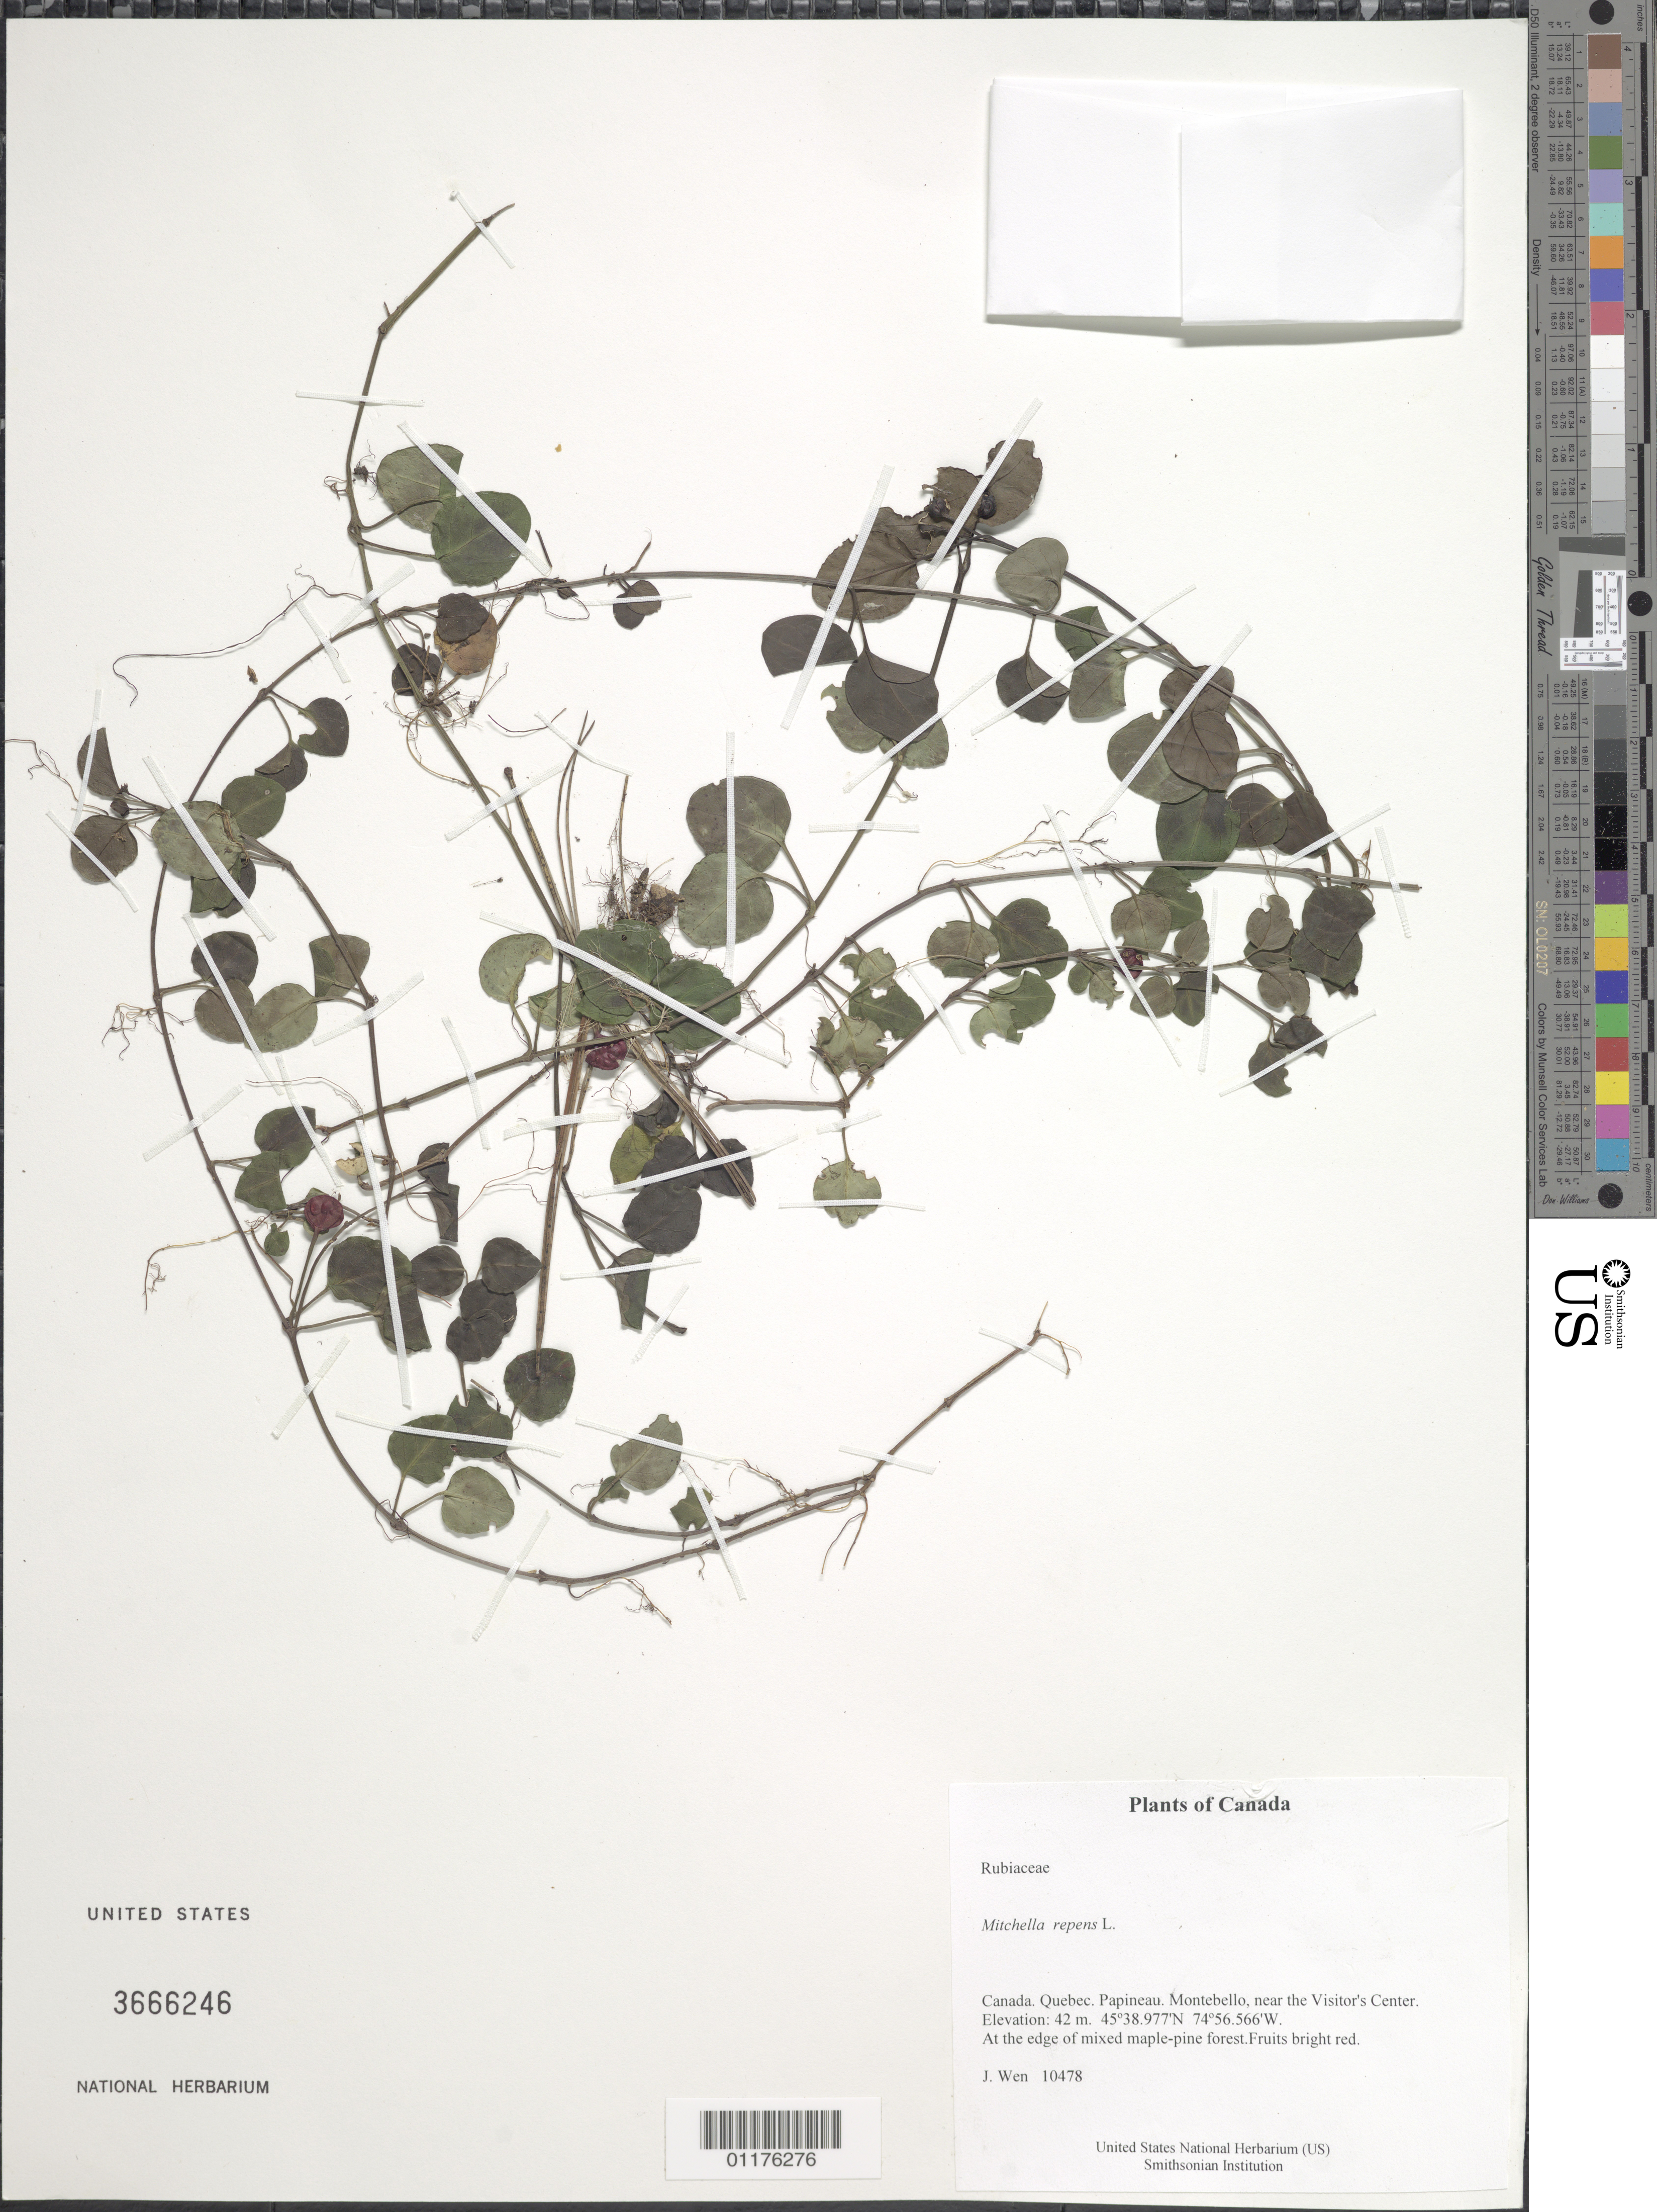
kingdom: Plantae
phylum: Tracheophyta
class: Magnoliopsida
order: Gentianales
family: Rubiaceae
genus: Mitchella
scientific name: Mitchella repens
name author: L.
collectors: J. Wen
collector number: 10478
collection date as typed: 11 Aug 2008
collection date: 2008-08-11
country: Canada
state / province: Quebec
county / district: Papineau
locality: Montebello, near the Visitor's Center.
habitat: At the edge of mixed maple-pine forest.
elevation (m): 42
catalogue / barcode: US 3666246